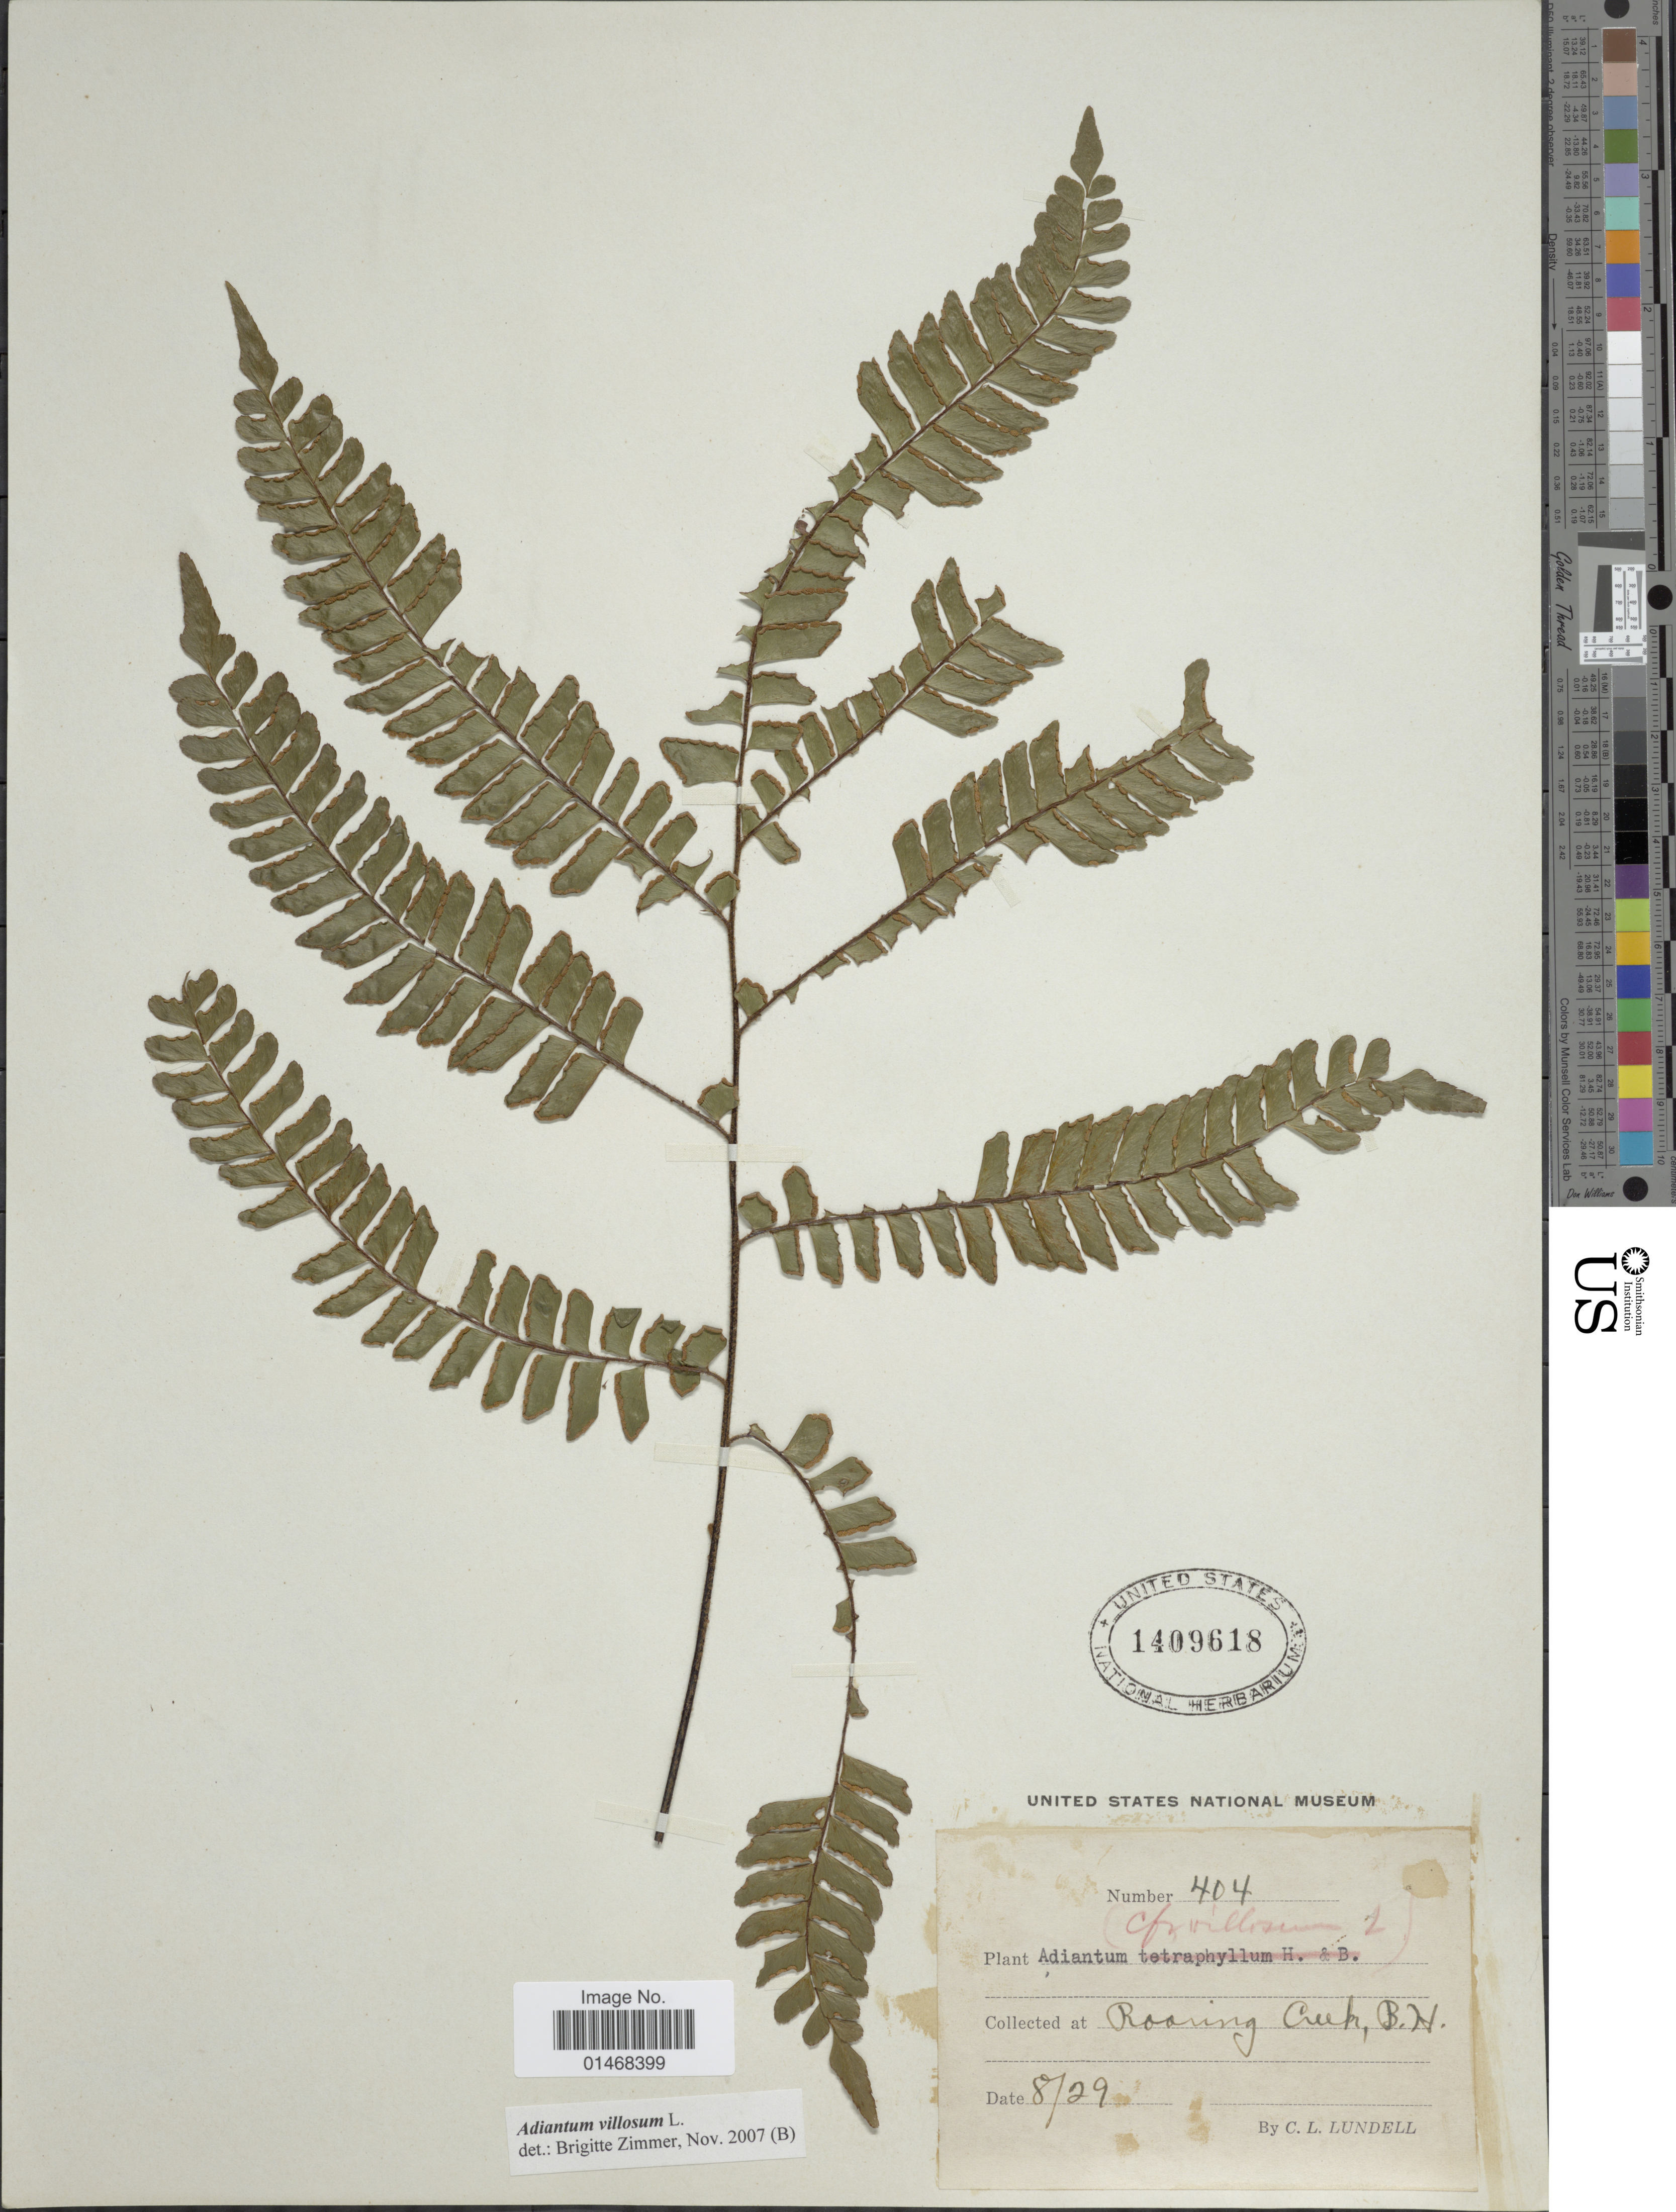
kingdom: Plantae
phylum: Tracheophyta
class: Polypodiopsida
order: Polypodiales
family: Pteridaceae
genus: Adiantum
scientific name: Adiantum villosum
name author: L.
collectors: C. L. Lundell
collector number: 404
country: Belize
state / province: Cayo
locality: Roaring creek, B.H.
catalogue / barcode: US 1409618